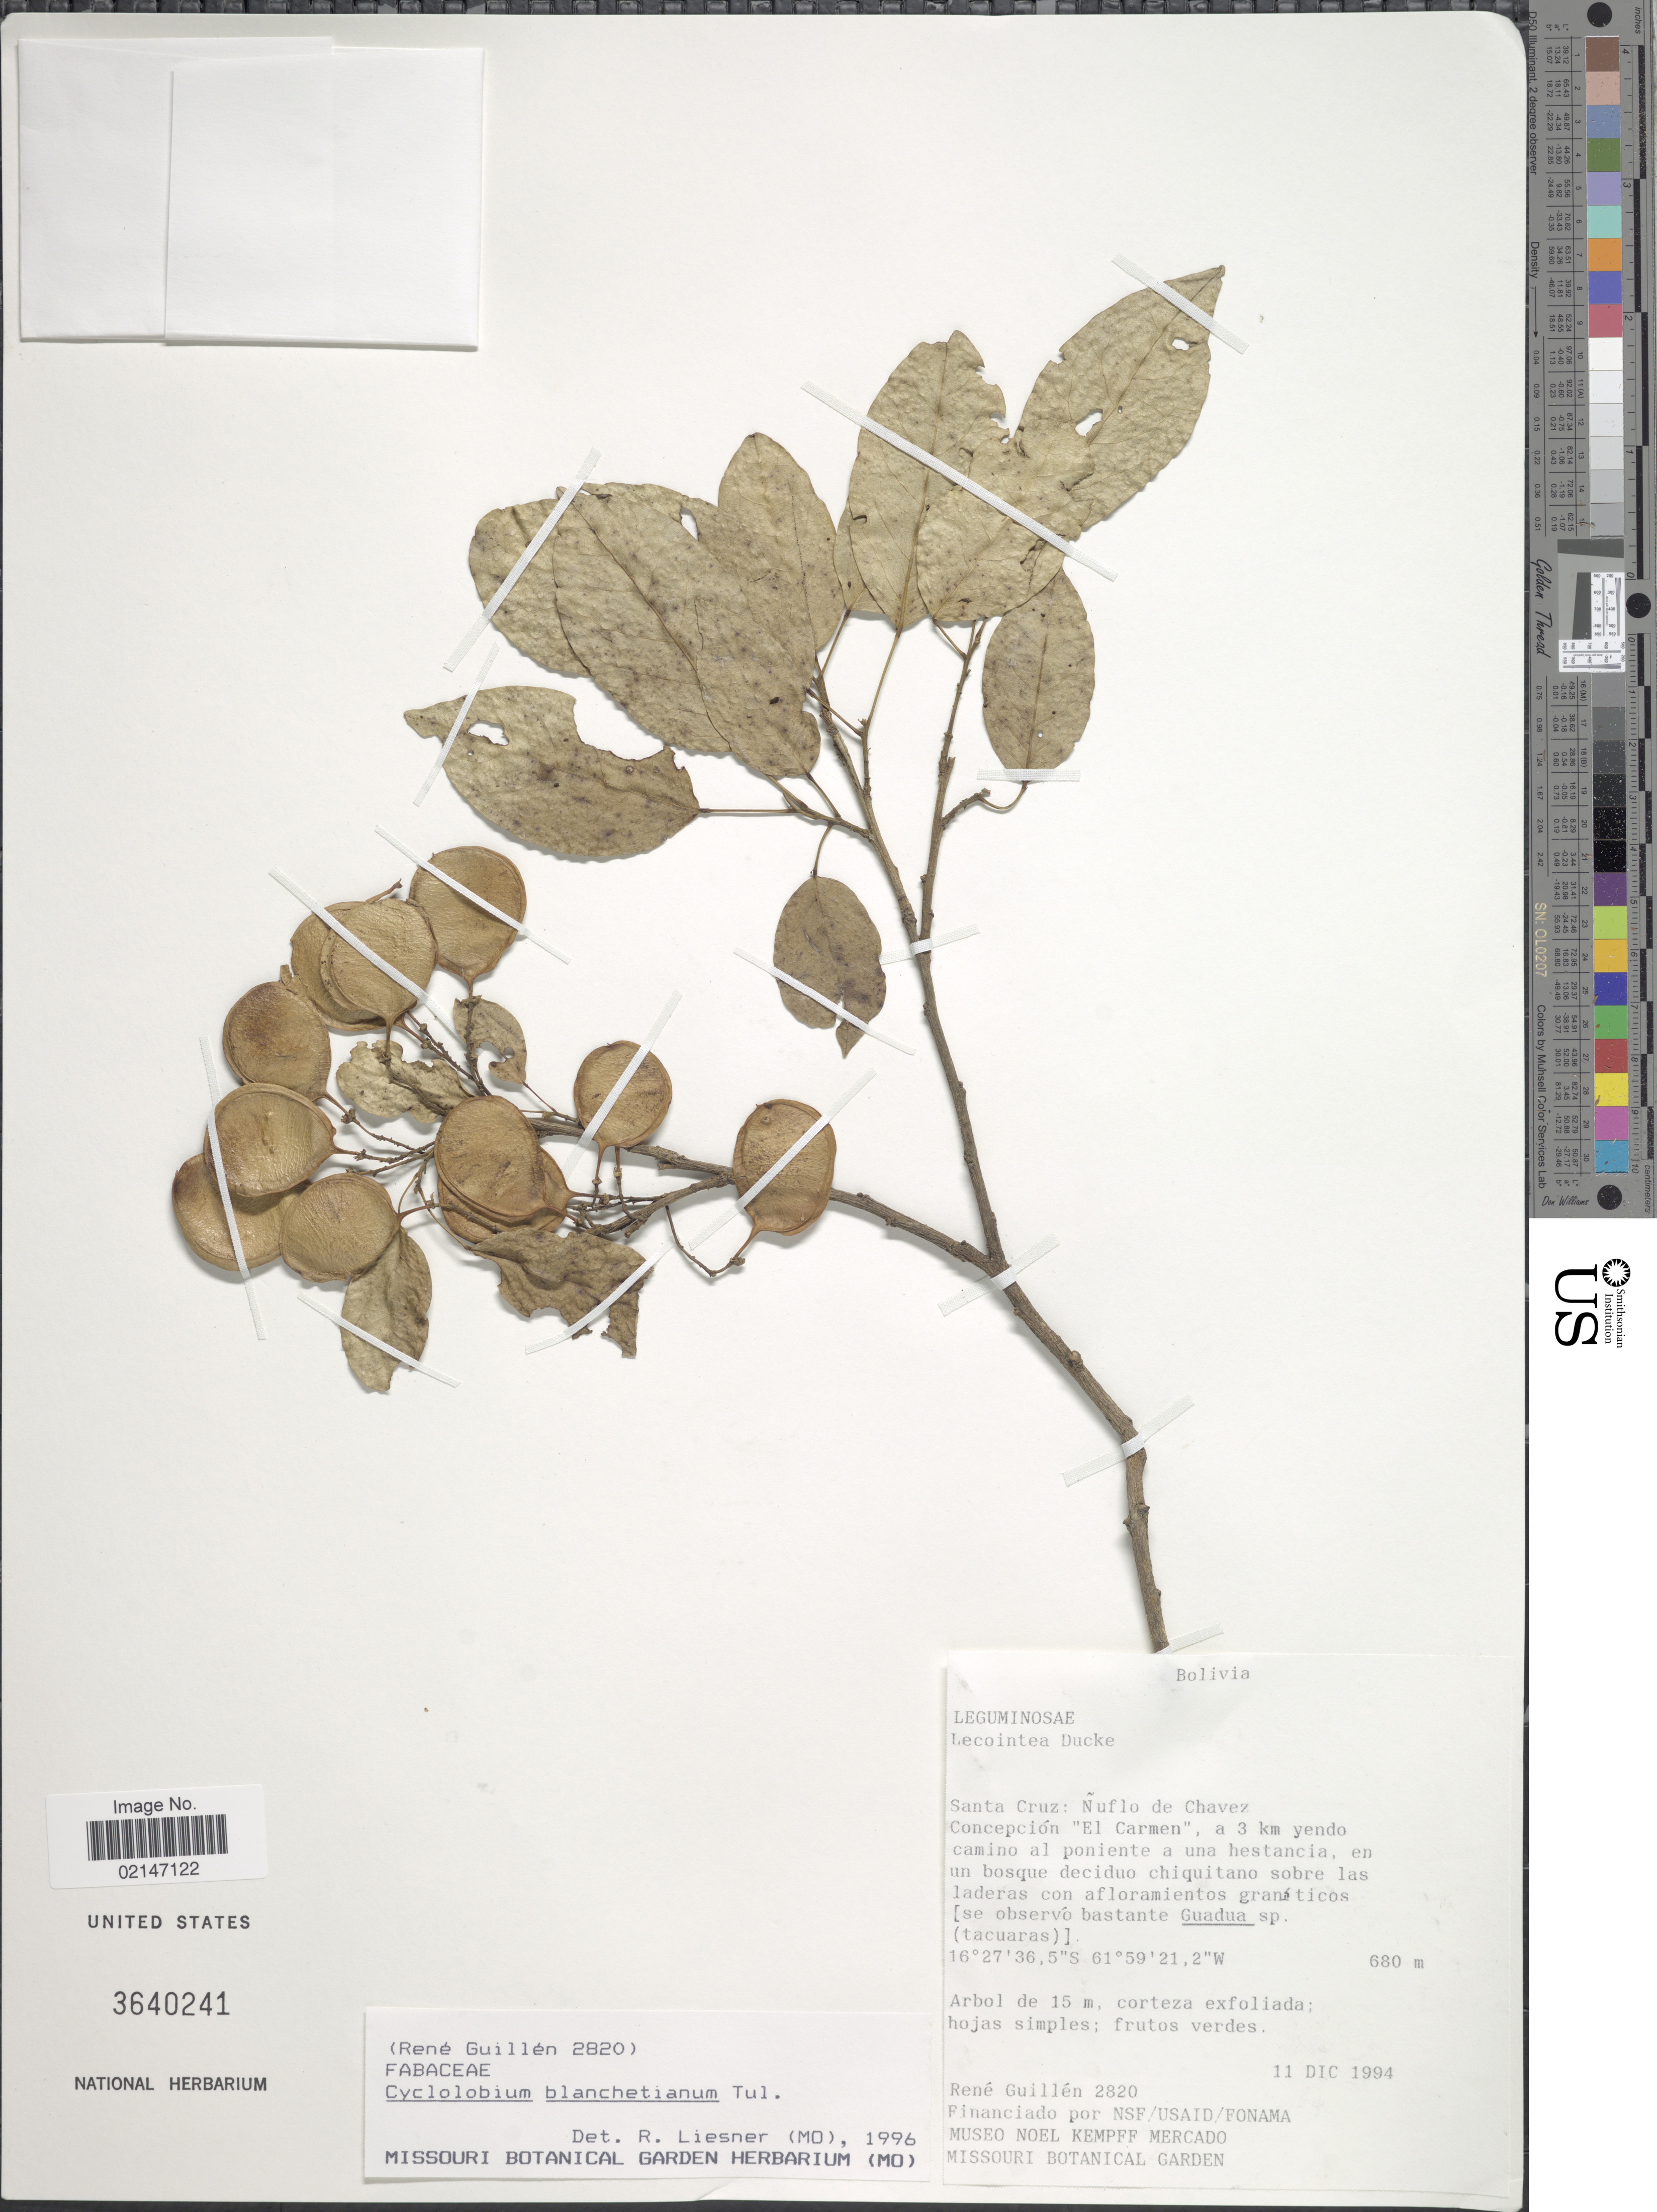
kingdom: Plantae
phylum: Tracheophyta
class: Magnoliopsida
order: Fabales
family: Fabaceae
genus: Cyclolobium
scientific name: Cyclolobium cyclolobium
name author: Tul.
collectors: R. Guillen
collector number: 2820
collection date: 1994-12-11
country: Bolivia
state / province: Santa Cruz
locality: Nuflo de Chavez, Concepcion "El Carmen", a 3 km yendo camino al poniente a una hestancia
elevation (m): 680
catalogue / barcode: US 3640241